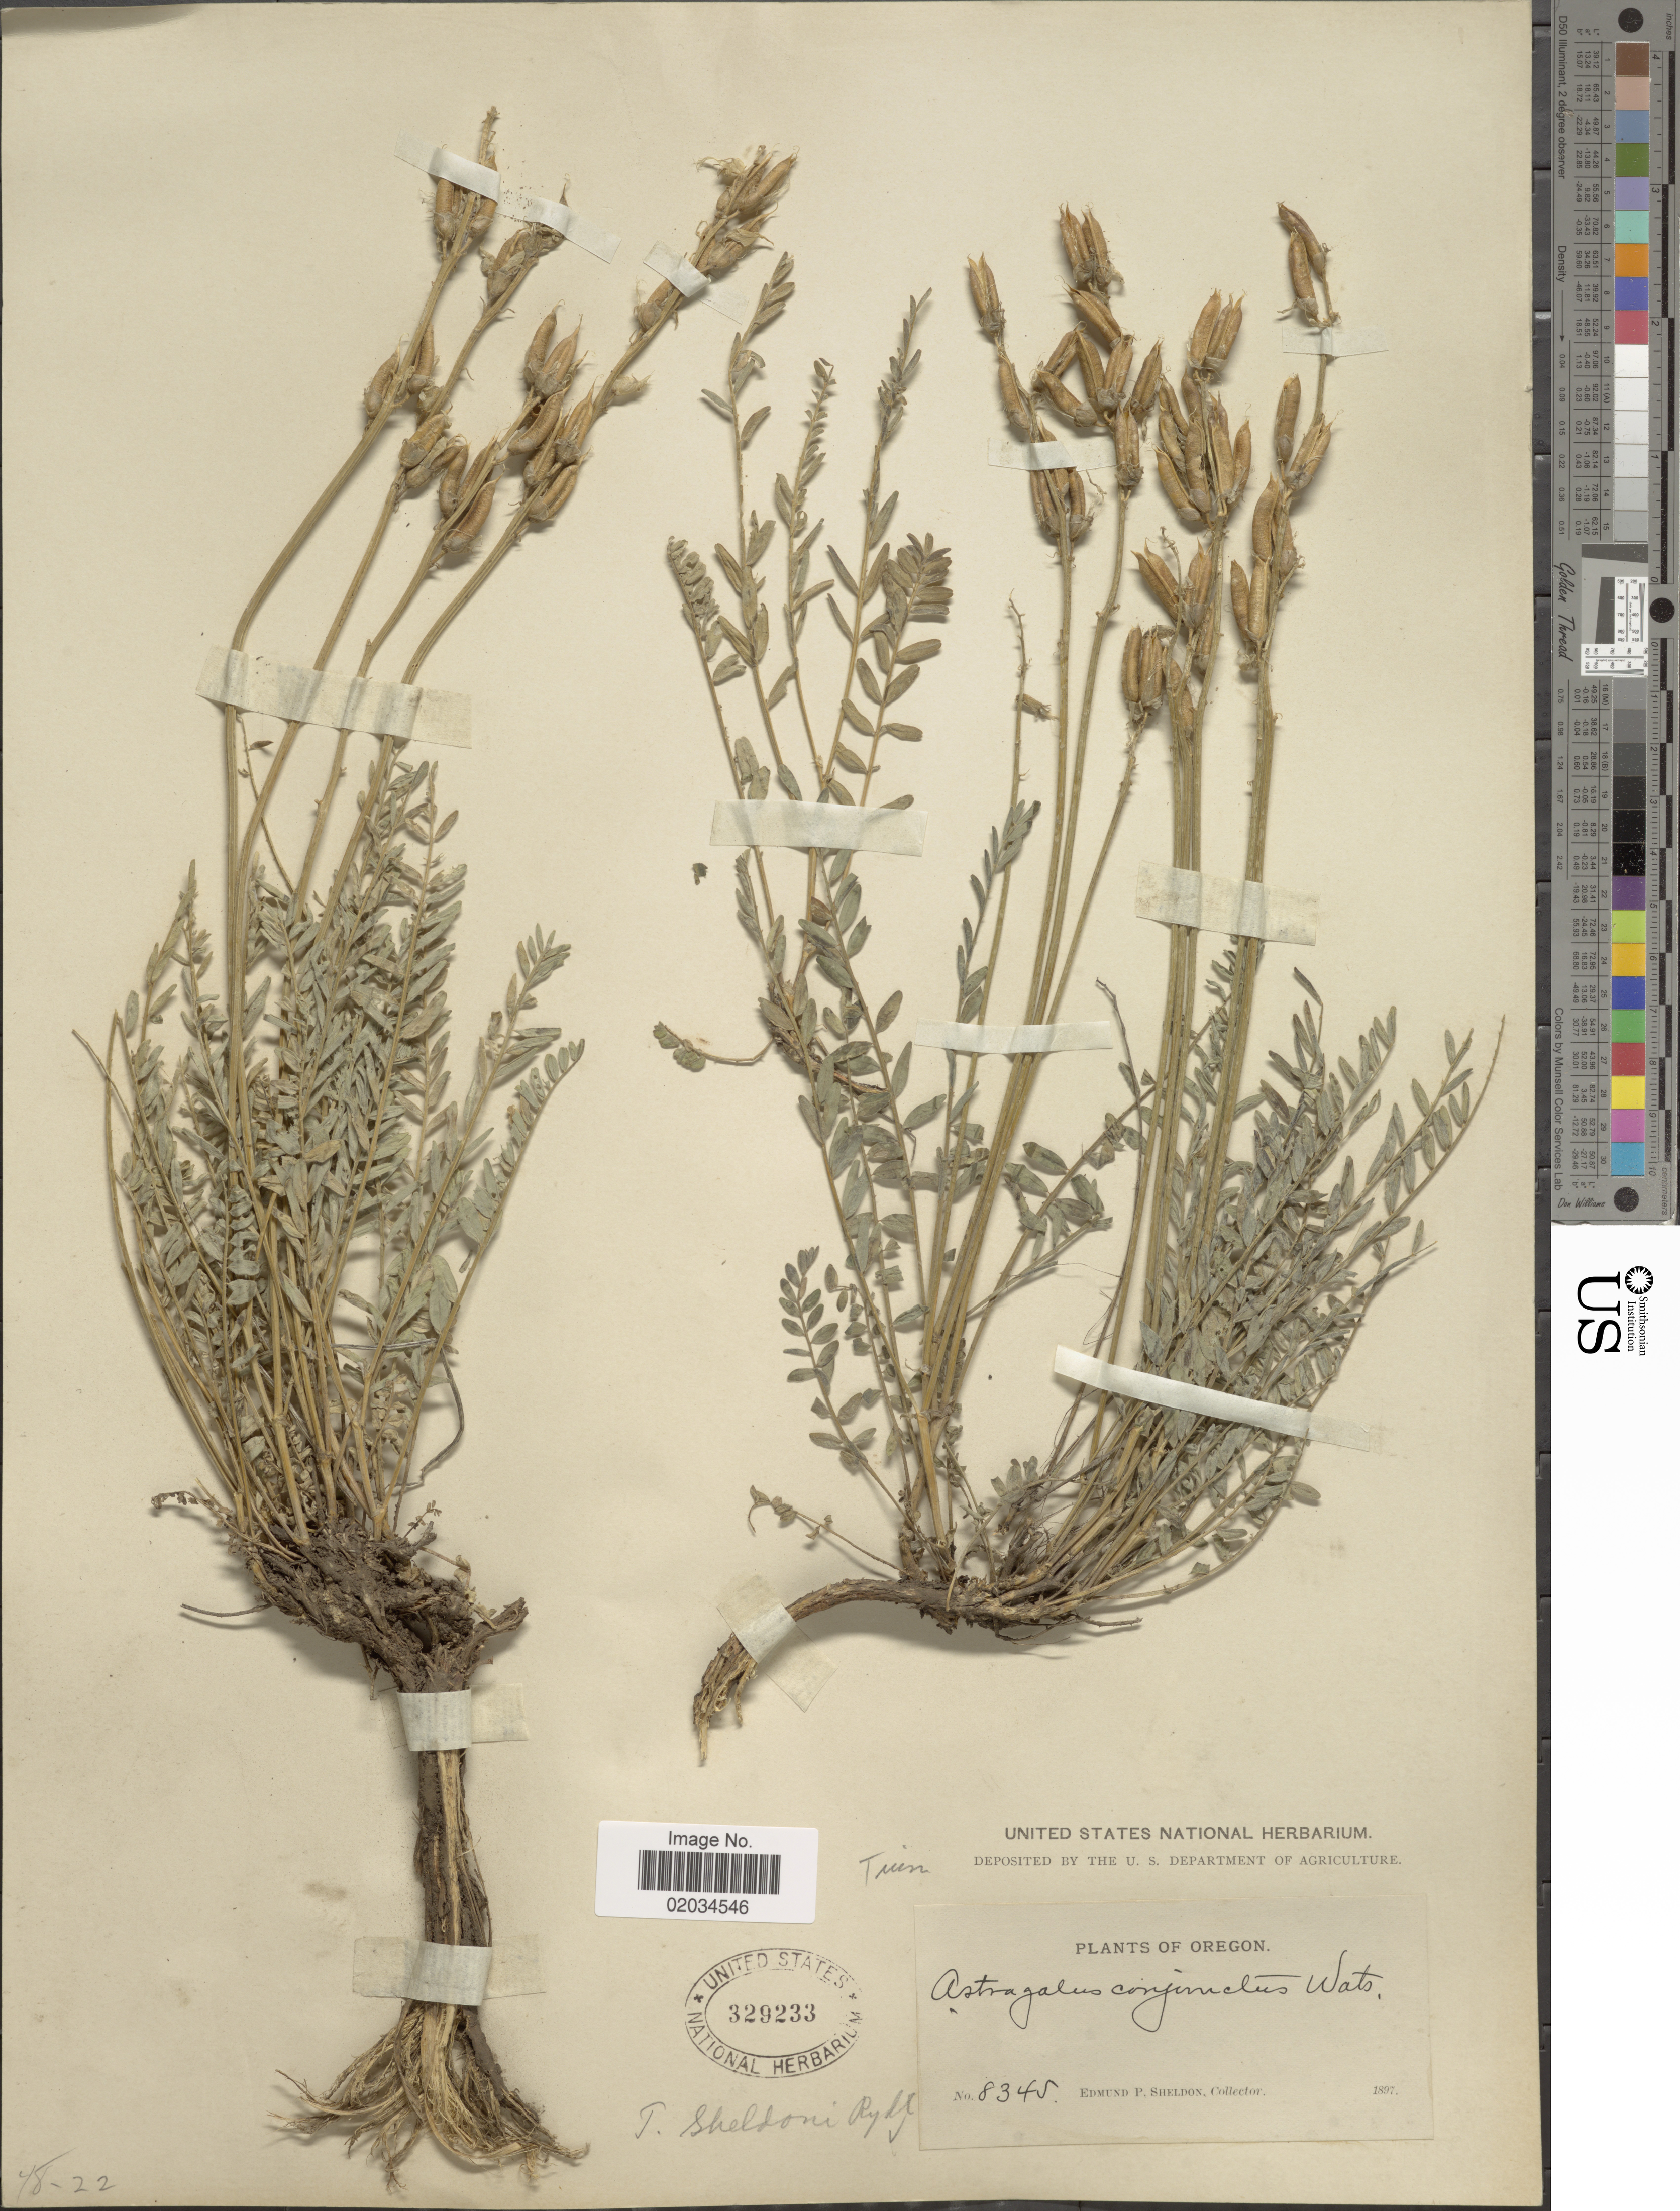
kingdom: Plantae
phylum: Tracheophyta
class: Magnoliopsida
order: Fabales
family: Fabaceae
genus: Astragalus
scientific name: Astragalus sheldonii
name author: (Rydb.) Barneby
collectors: E. P. Sheldon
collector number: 8345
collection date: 1897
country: United States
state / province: Oregon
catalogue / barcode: US 329233